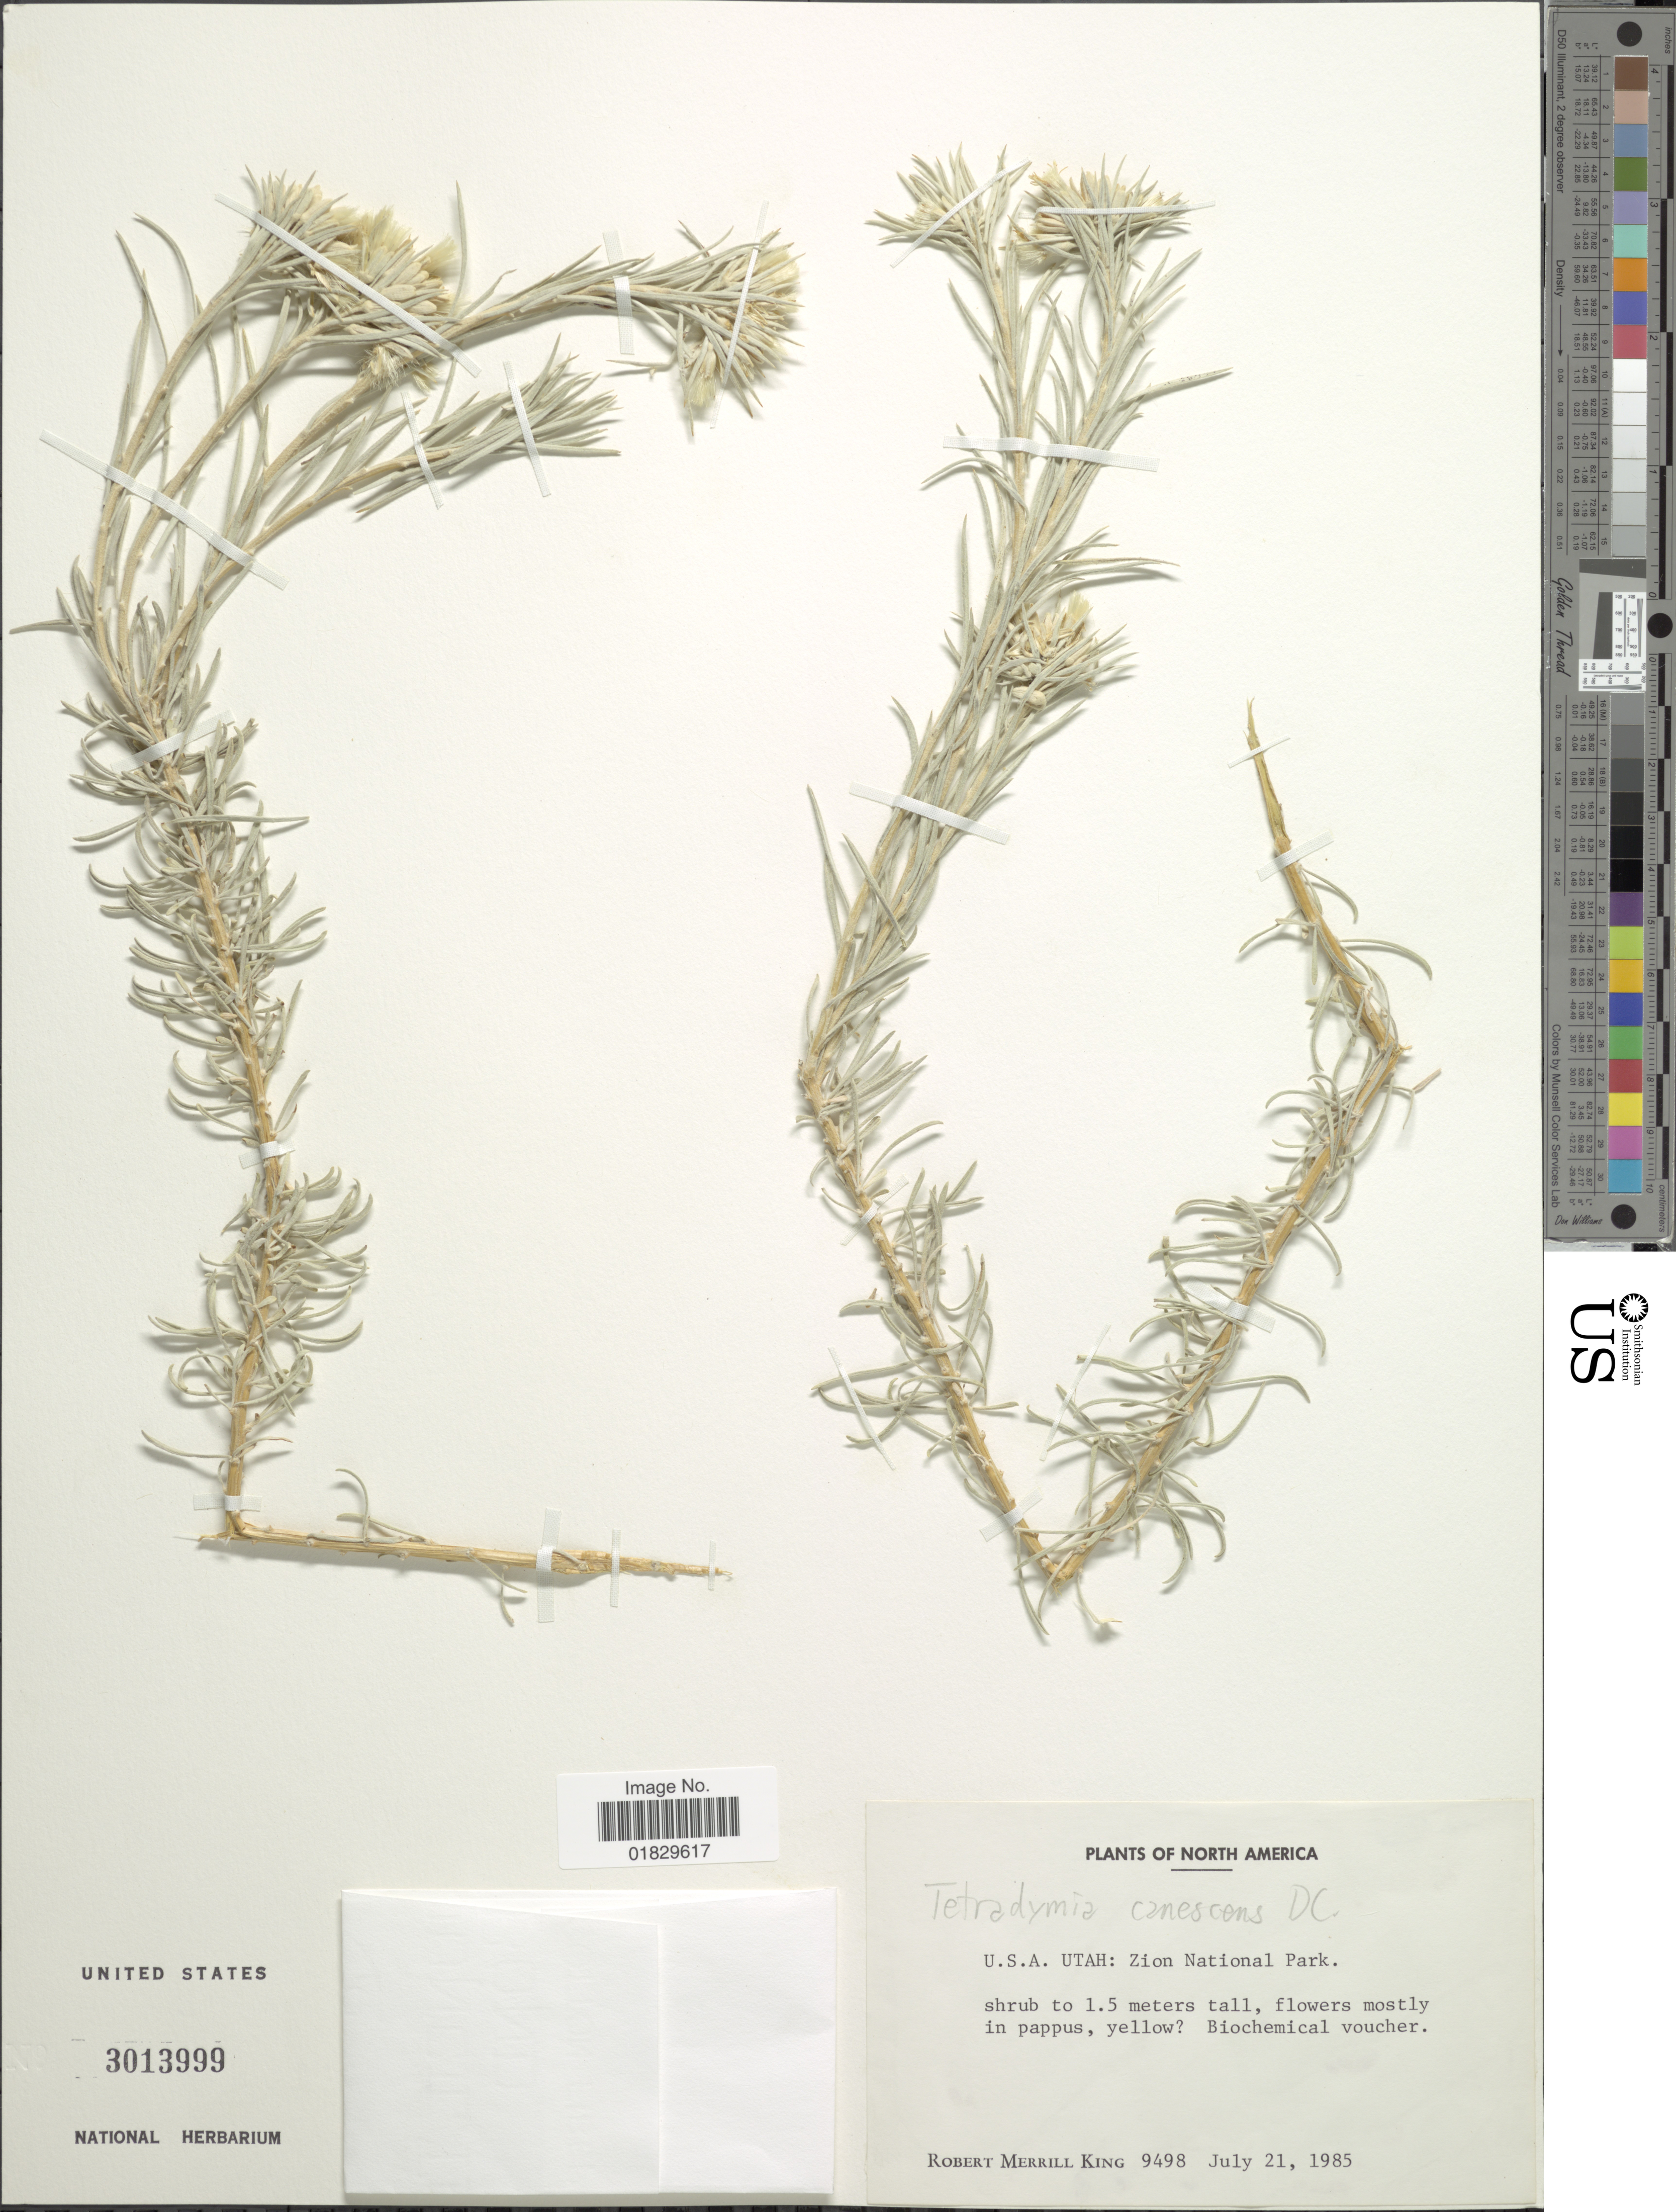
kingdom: Plantae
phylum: Tracheophyta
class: Magnoliopsida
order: Asterales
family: Asteraceae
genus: Tetradymia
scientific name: Tetradymia canescens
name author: DC.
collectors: R. M. King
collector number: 9498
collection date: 1985-07-21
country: United States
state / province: Utah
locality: U.S.A. Utah: Zion National Park.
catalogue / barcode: US 3013999